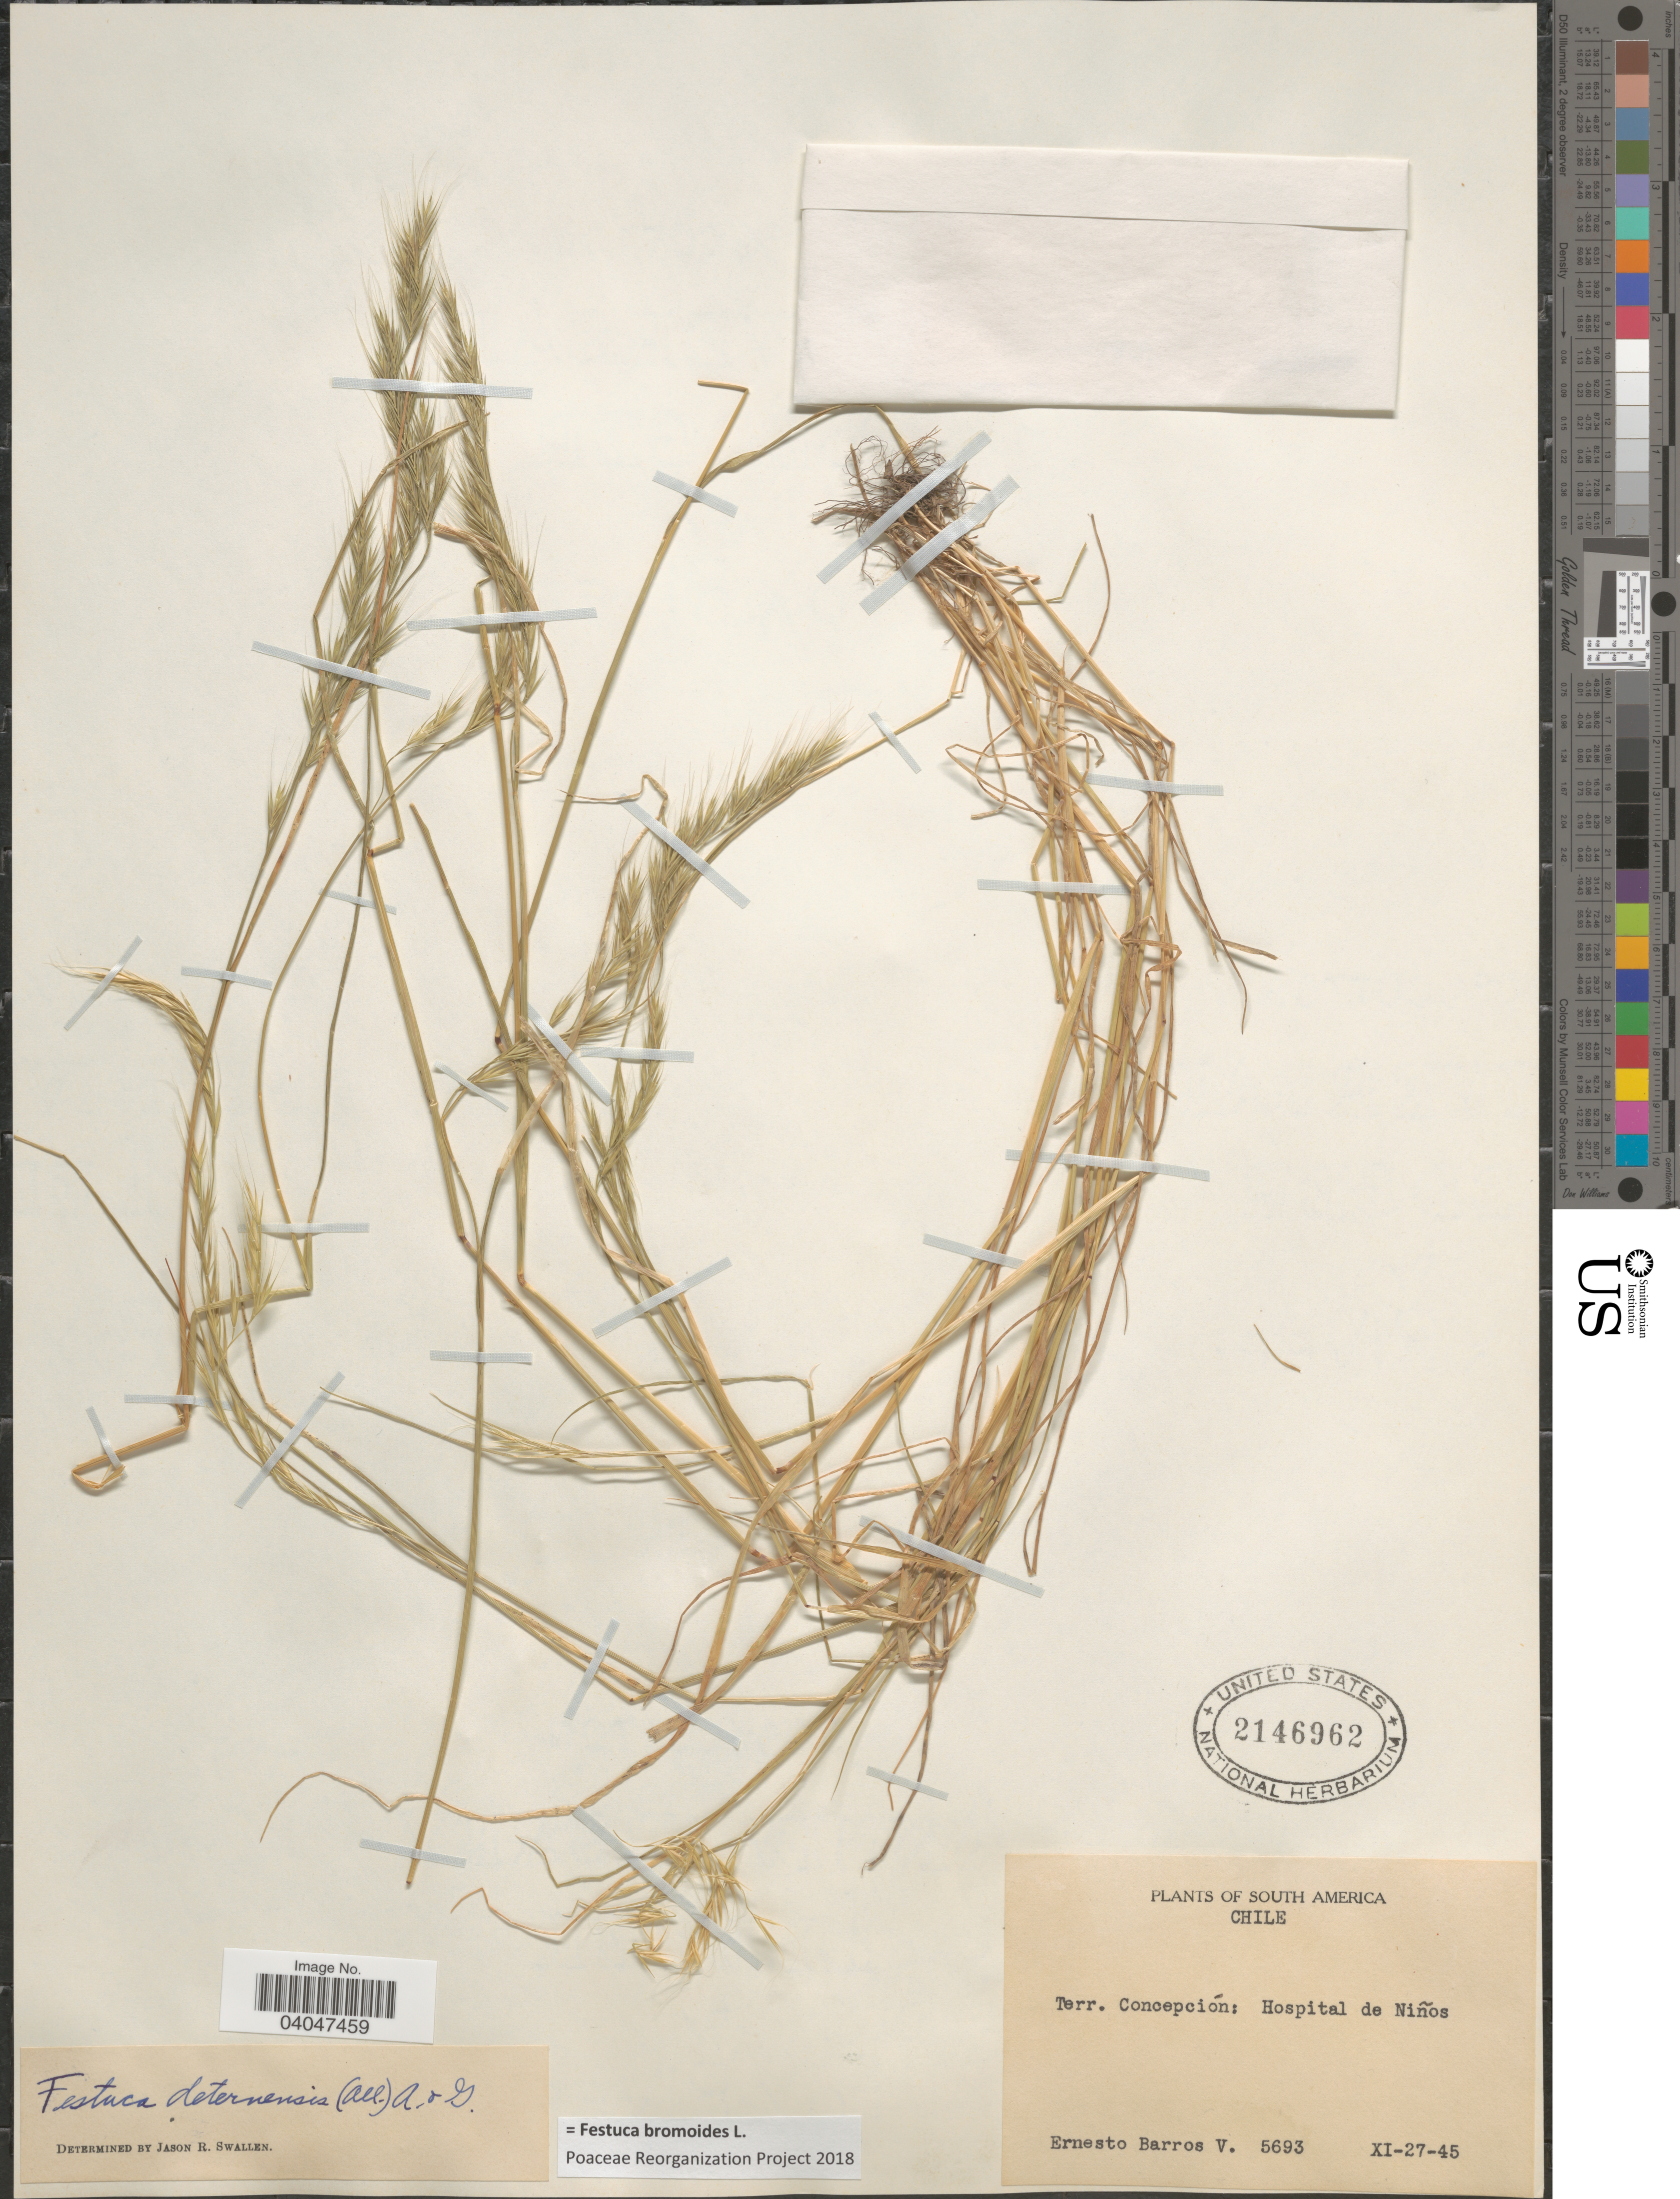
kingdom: Plantae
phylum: Tracheophyta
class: Liliopsida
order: Poales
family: Poaceae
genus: Festuca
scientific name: Festuca bromoides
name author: L.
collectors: E. Barros V.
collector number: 5693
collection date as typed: Transcribed d/m/y: 27/11/45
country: Chile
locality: Terr. Concepción: Hospital de Niños.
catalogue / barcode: US 2146962